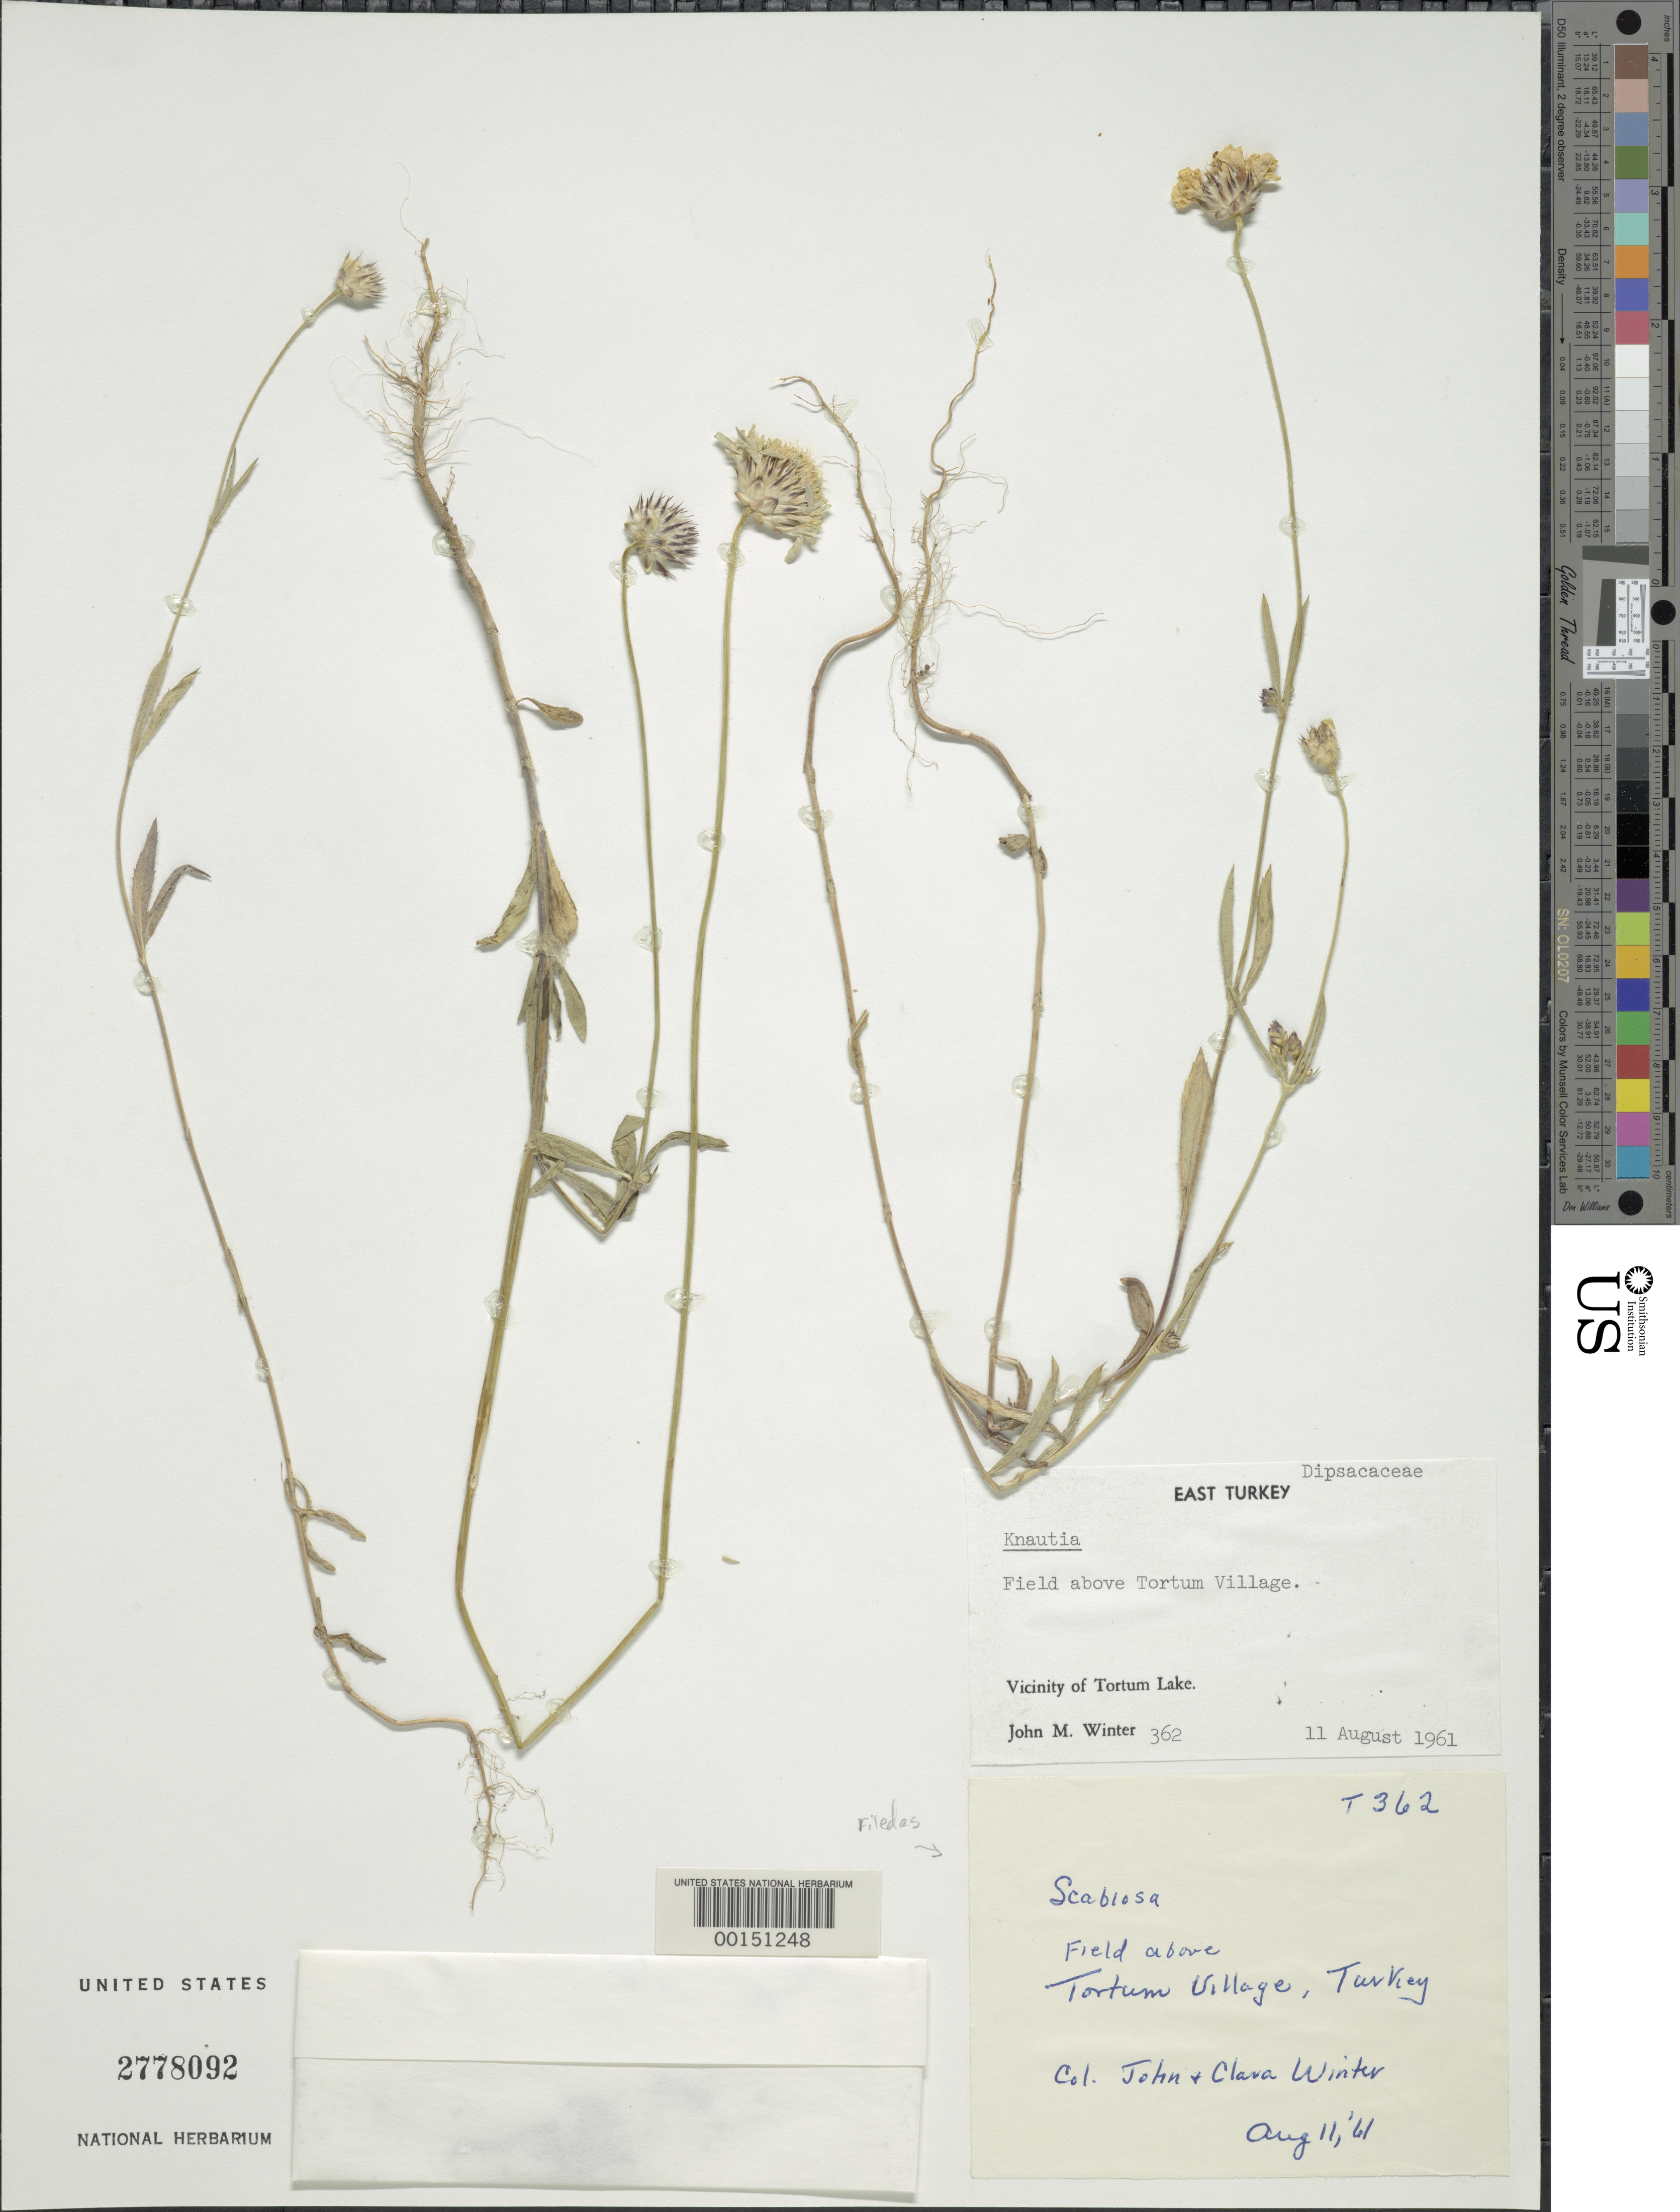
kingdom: Plantae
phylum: Tracheophyta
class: Magnoliopsida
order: Dipsacales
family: Caprifoliaceae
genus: Scabiosa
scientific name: Scabiosa sp.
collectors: J. Winter & C. Winter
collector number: T362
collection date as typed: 11 Aug 1961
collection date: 1961-08-11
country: Turkey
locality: Tortum Village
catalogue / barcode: US 2778092